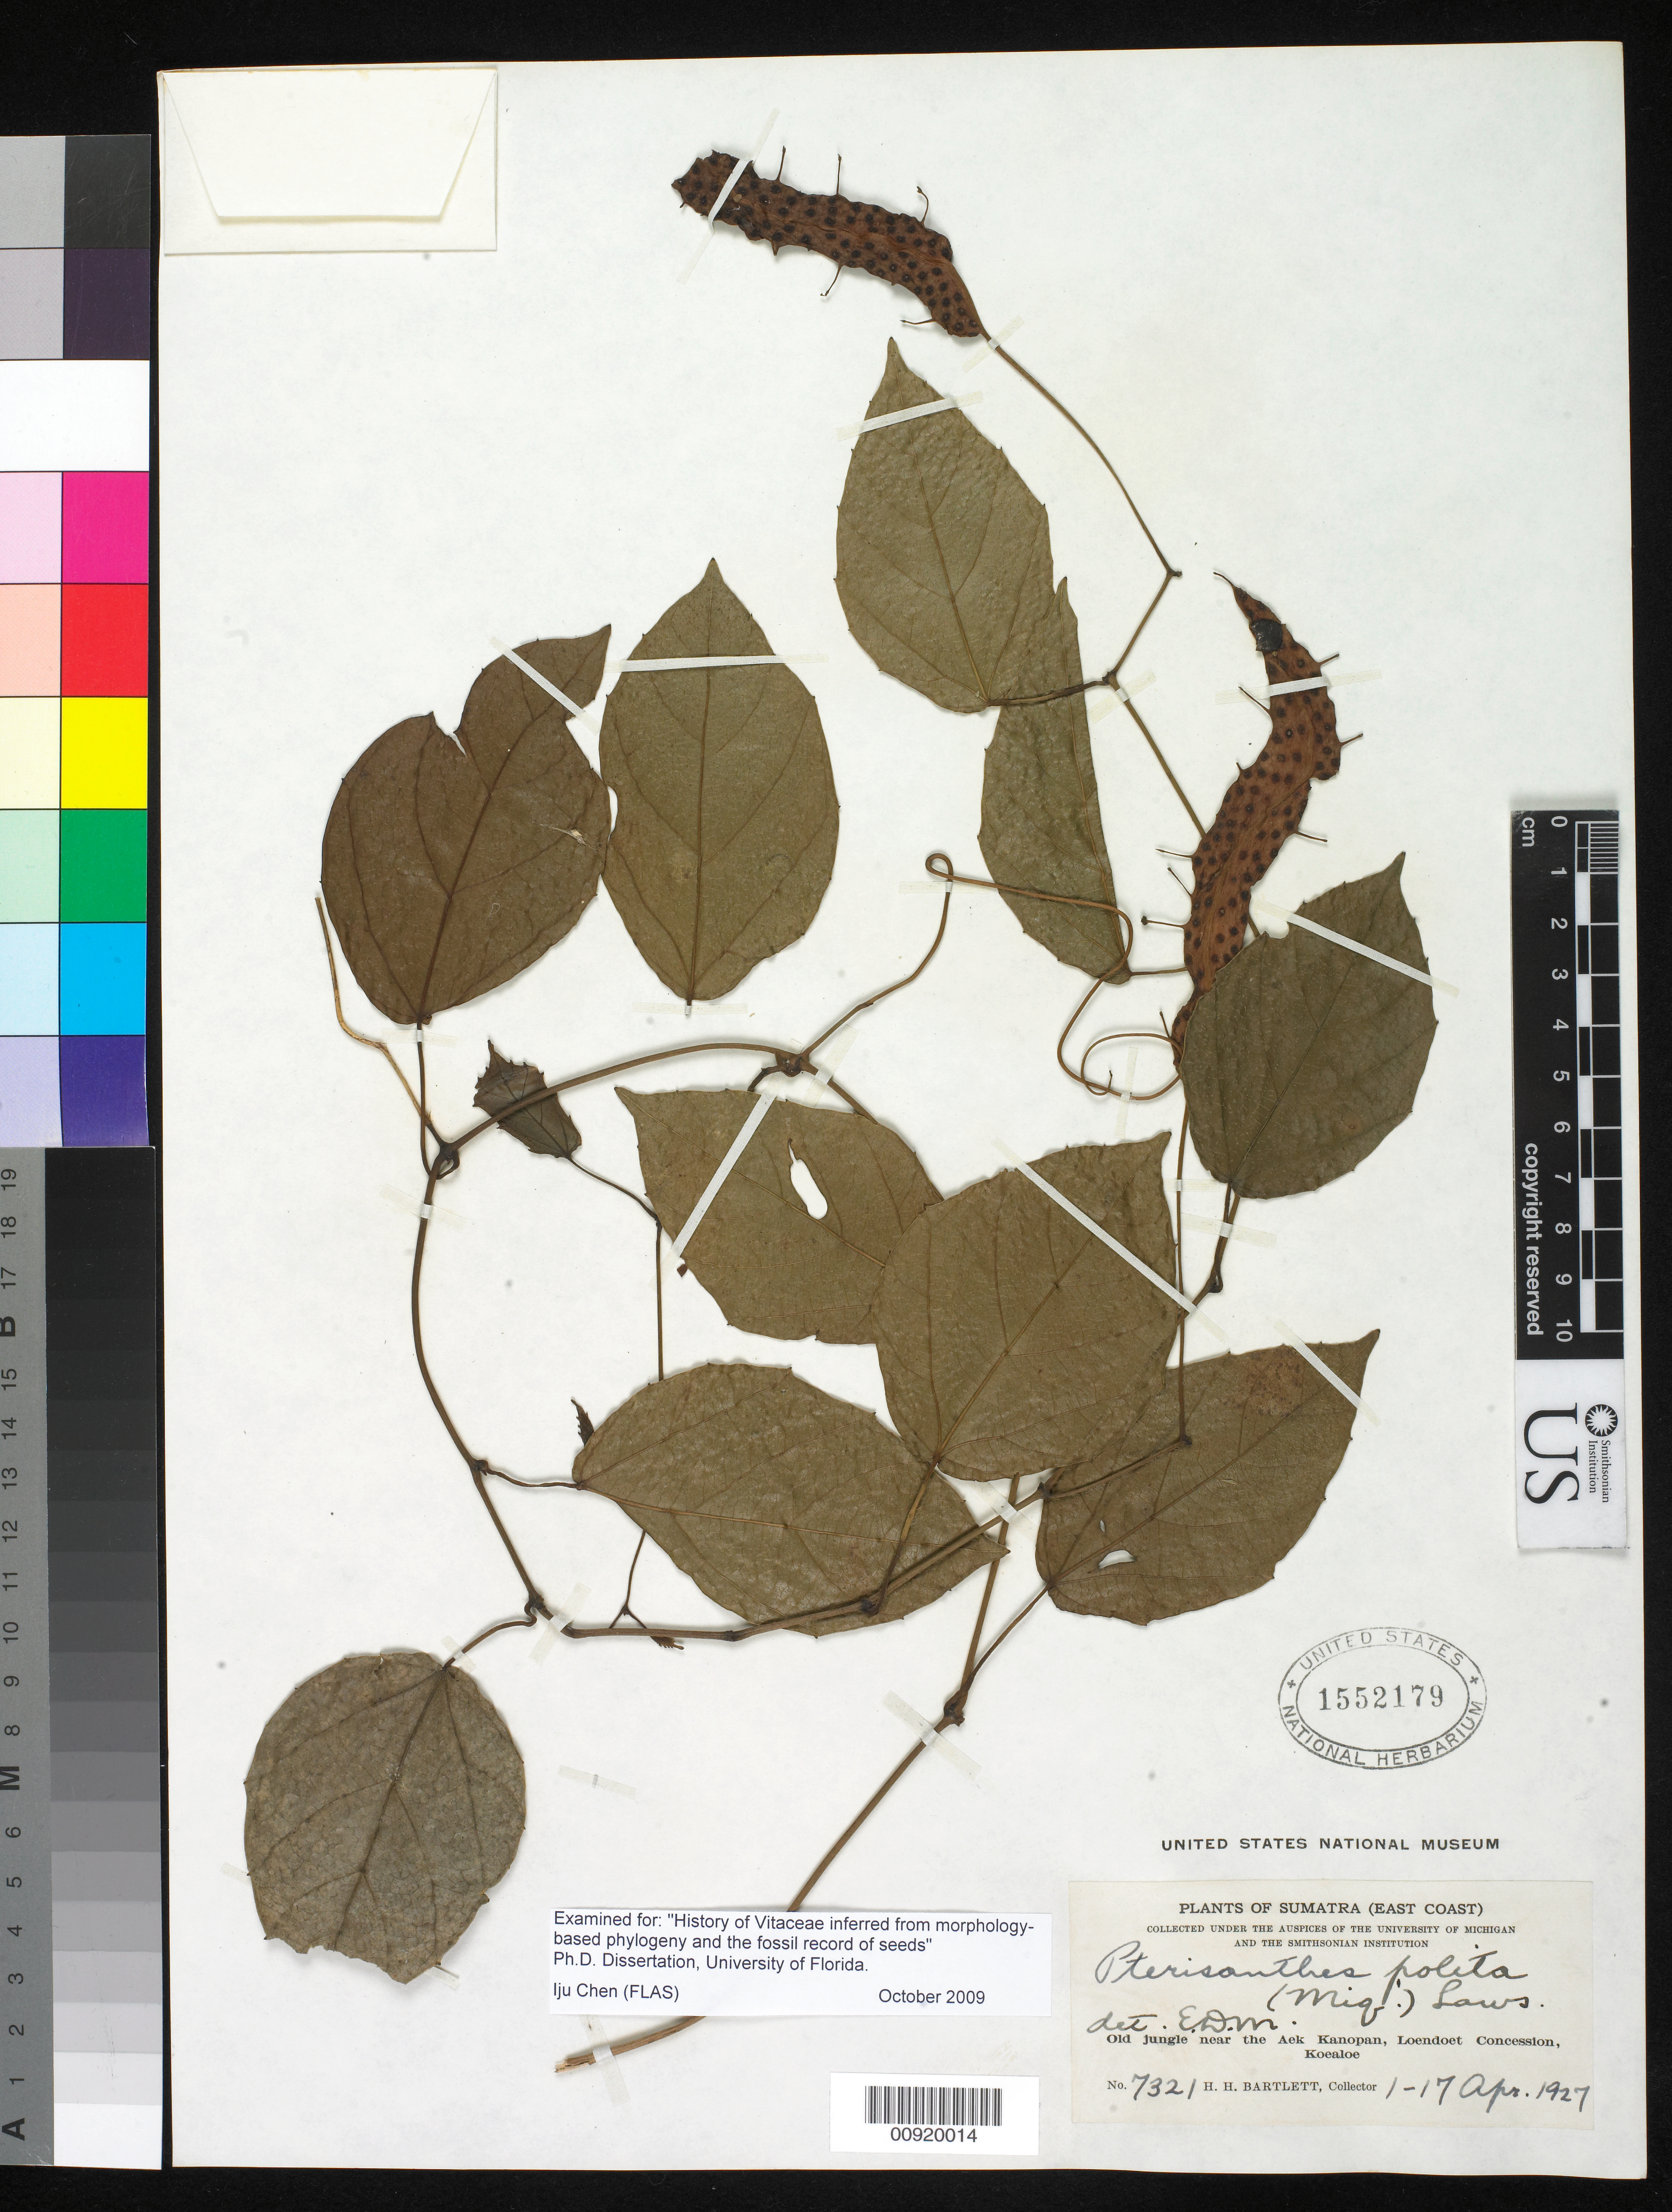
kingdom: Plantae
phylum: Tracheophyta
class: Magnoliopsida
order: Vitales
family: Vitaceae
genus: Pterisanthes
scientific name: Pterisanthes polita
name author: M.A. Lawson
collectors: H. H. Bartlett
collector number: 7321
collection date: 1927-04-01/1927-04-17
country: Indonesia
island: Sumatra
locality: Old jungle near the Aek Kanopan, Loendoet Concession, Koealoe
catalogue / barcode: US 1552179